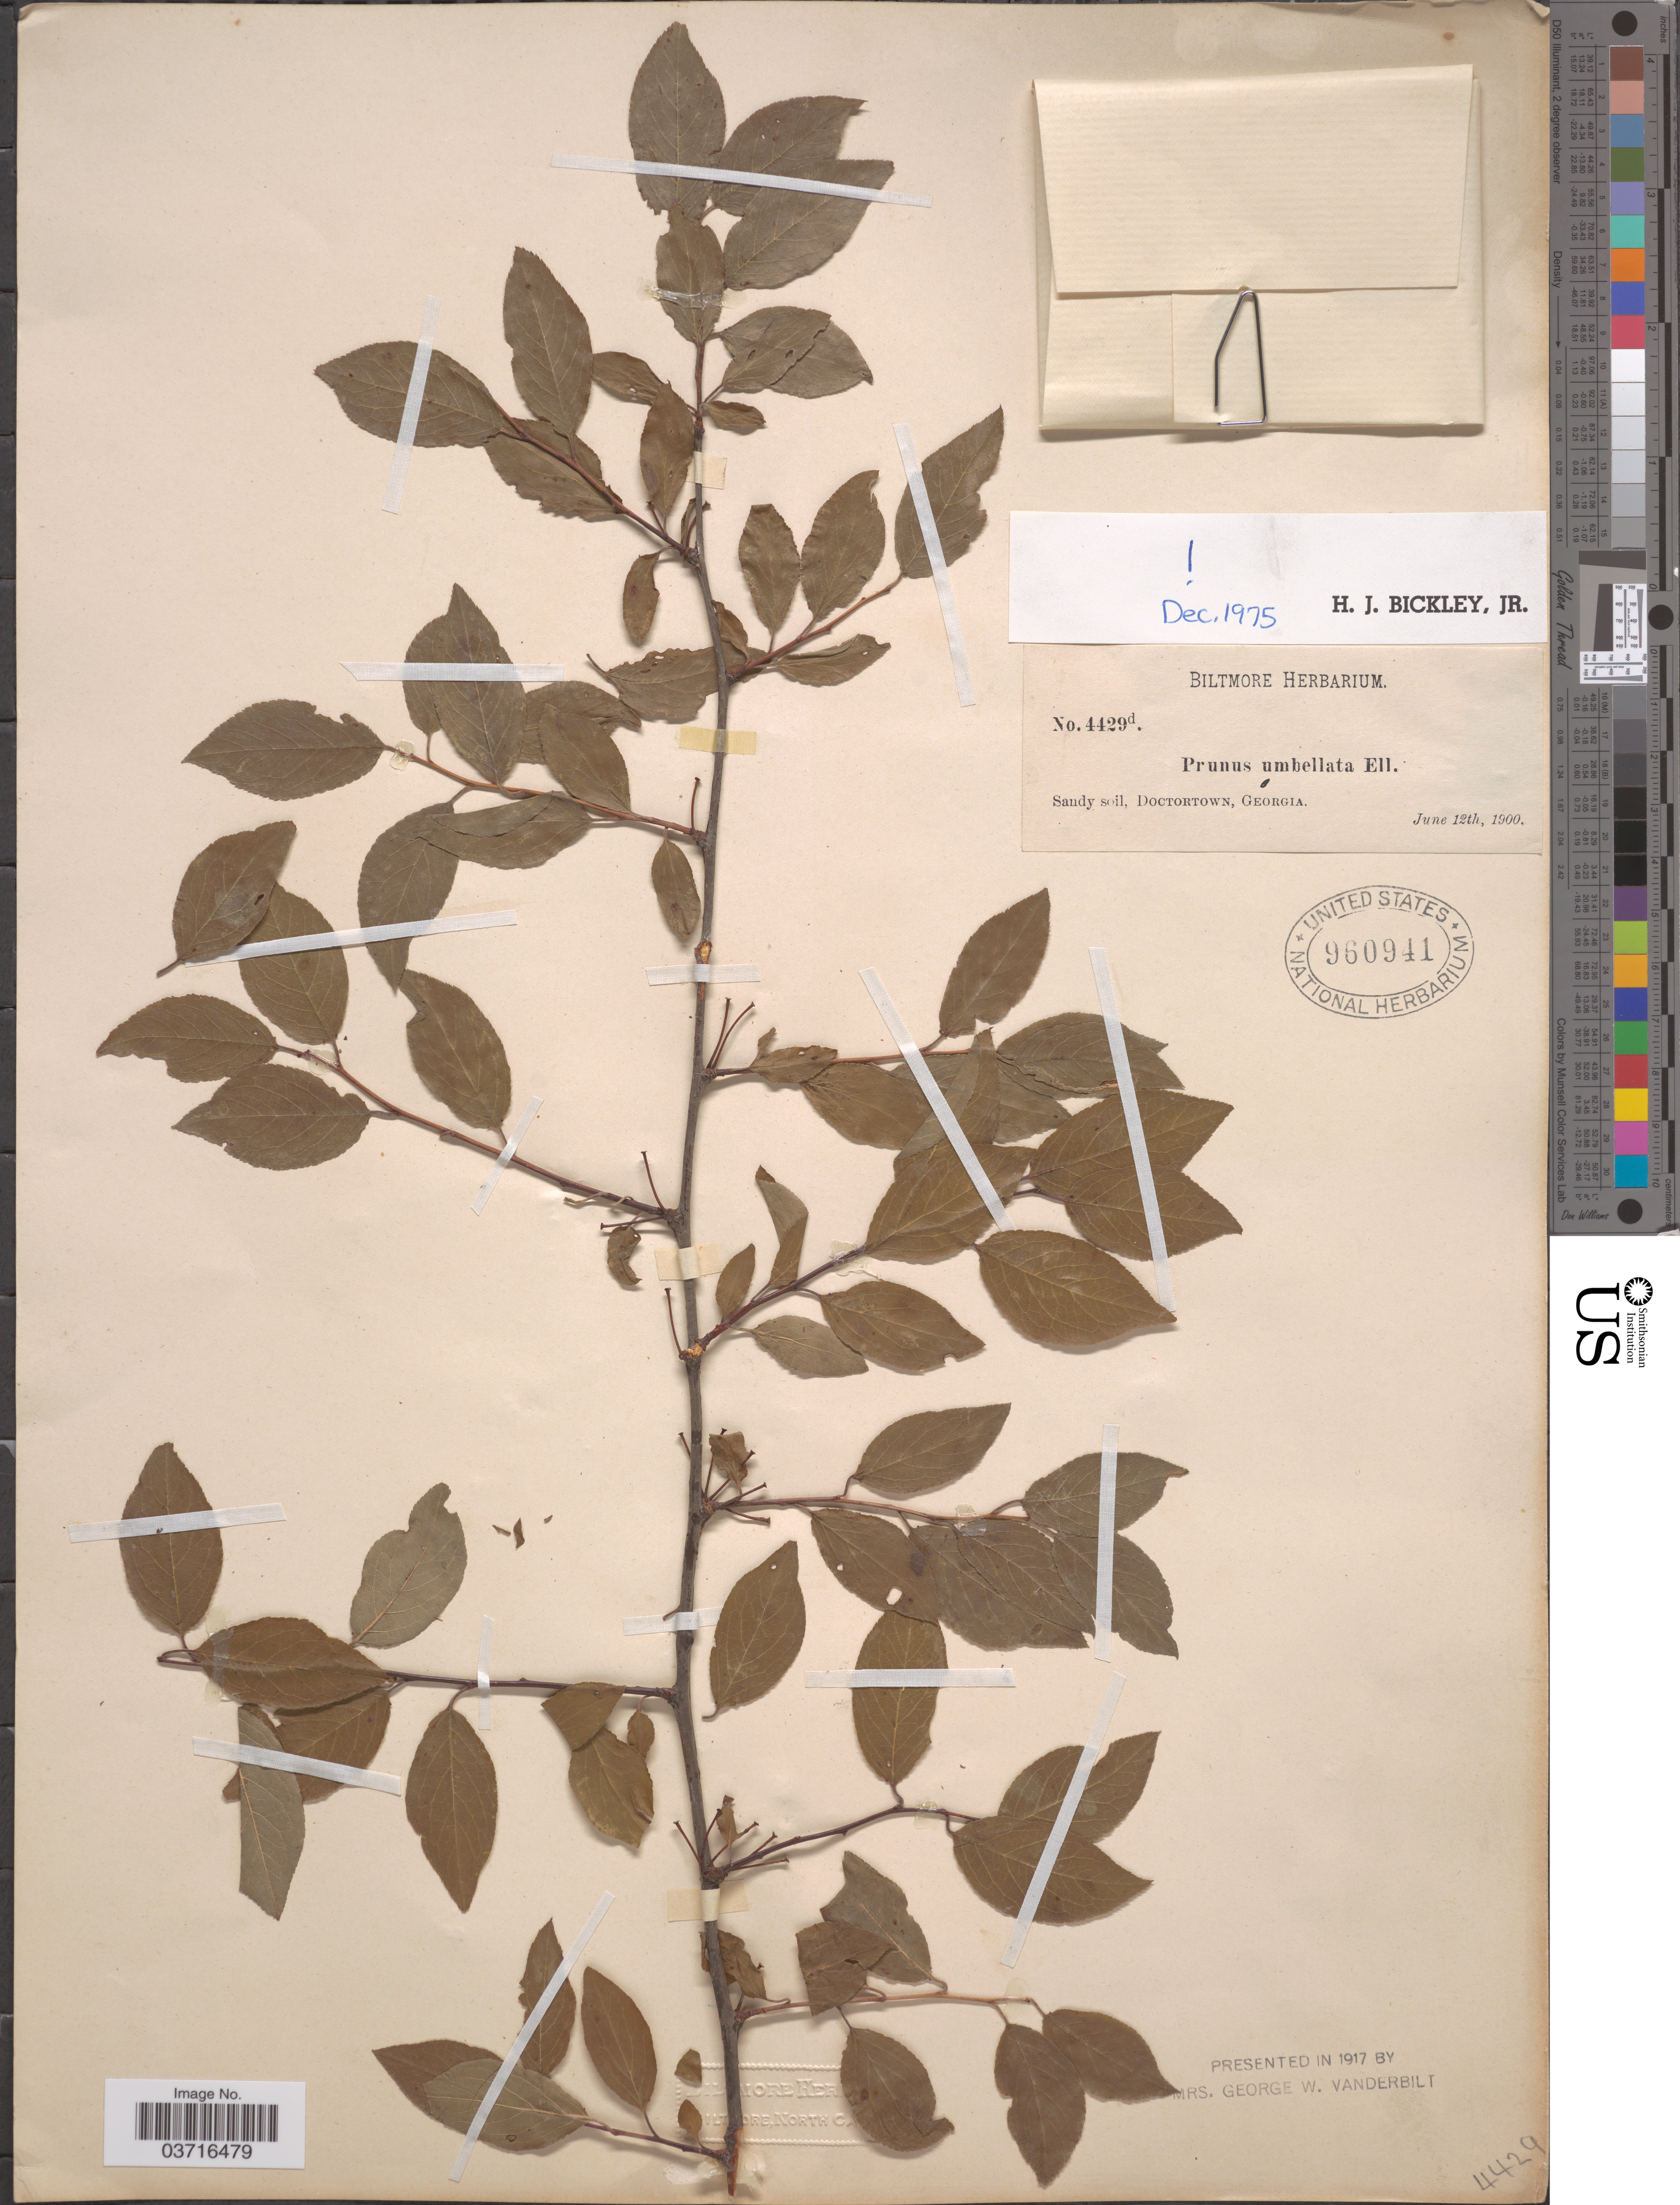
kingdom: Plantae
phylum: Tracheophyta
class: Magnoliopsida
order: Rosales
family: Rosaceae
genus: Prunus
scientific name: Prunus umbellata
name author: Elliott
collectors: ex herb. Biltmore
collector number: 4429d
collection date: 1900-06-12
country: United States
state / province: Georgia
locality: Doctortown.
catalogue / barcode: US 960941